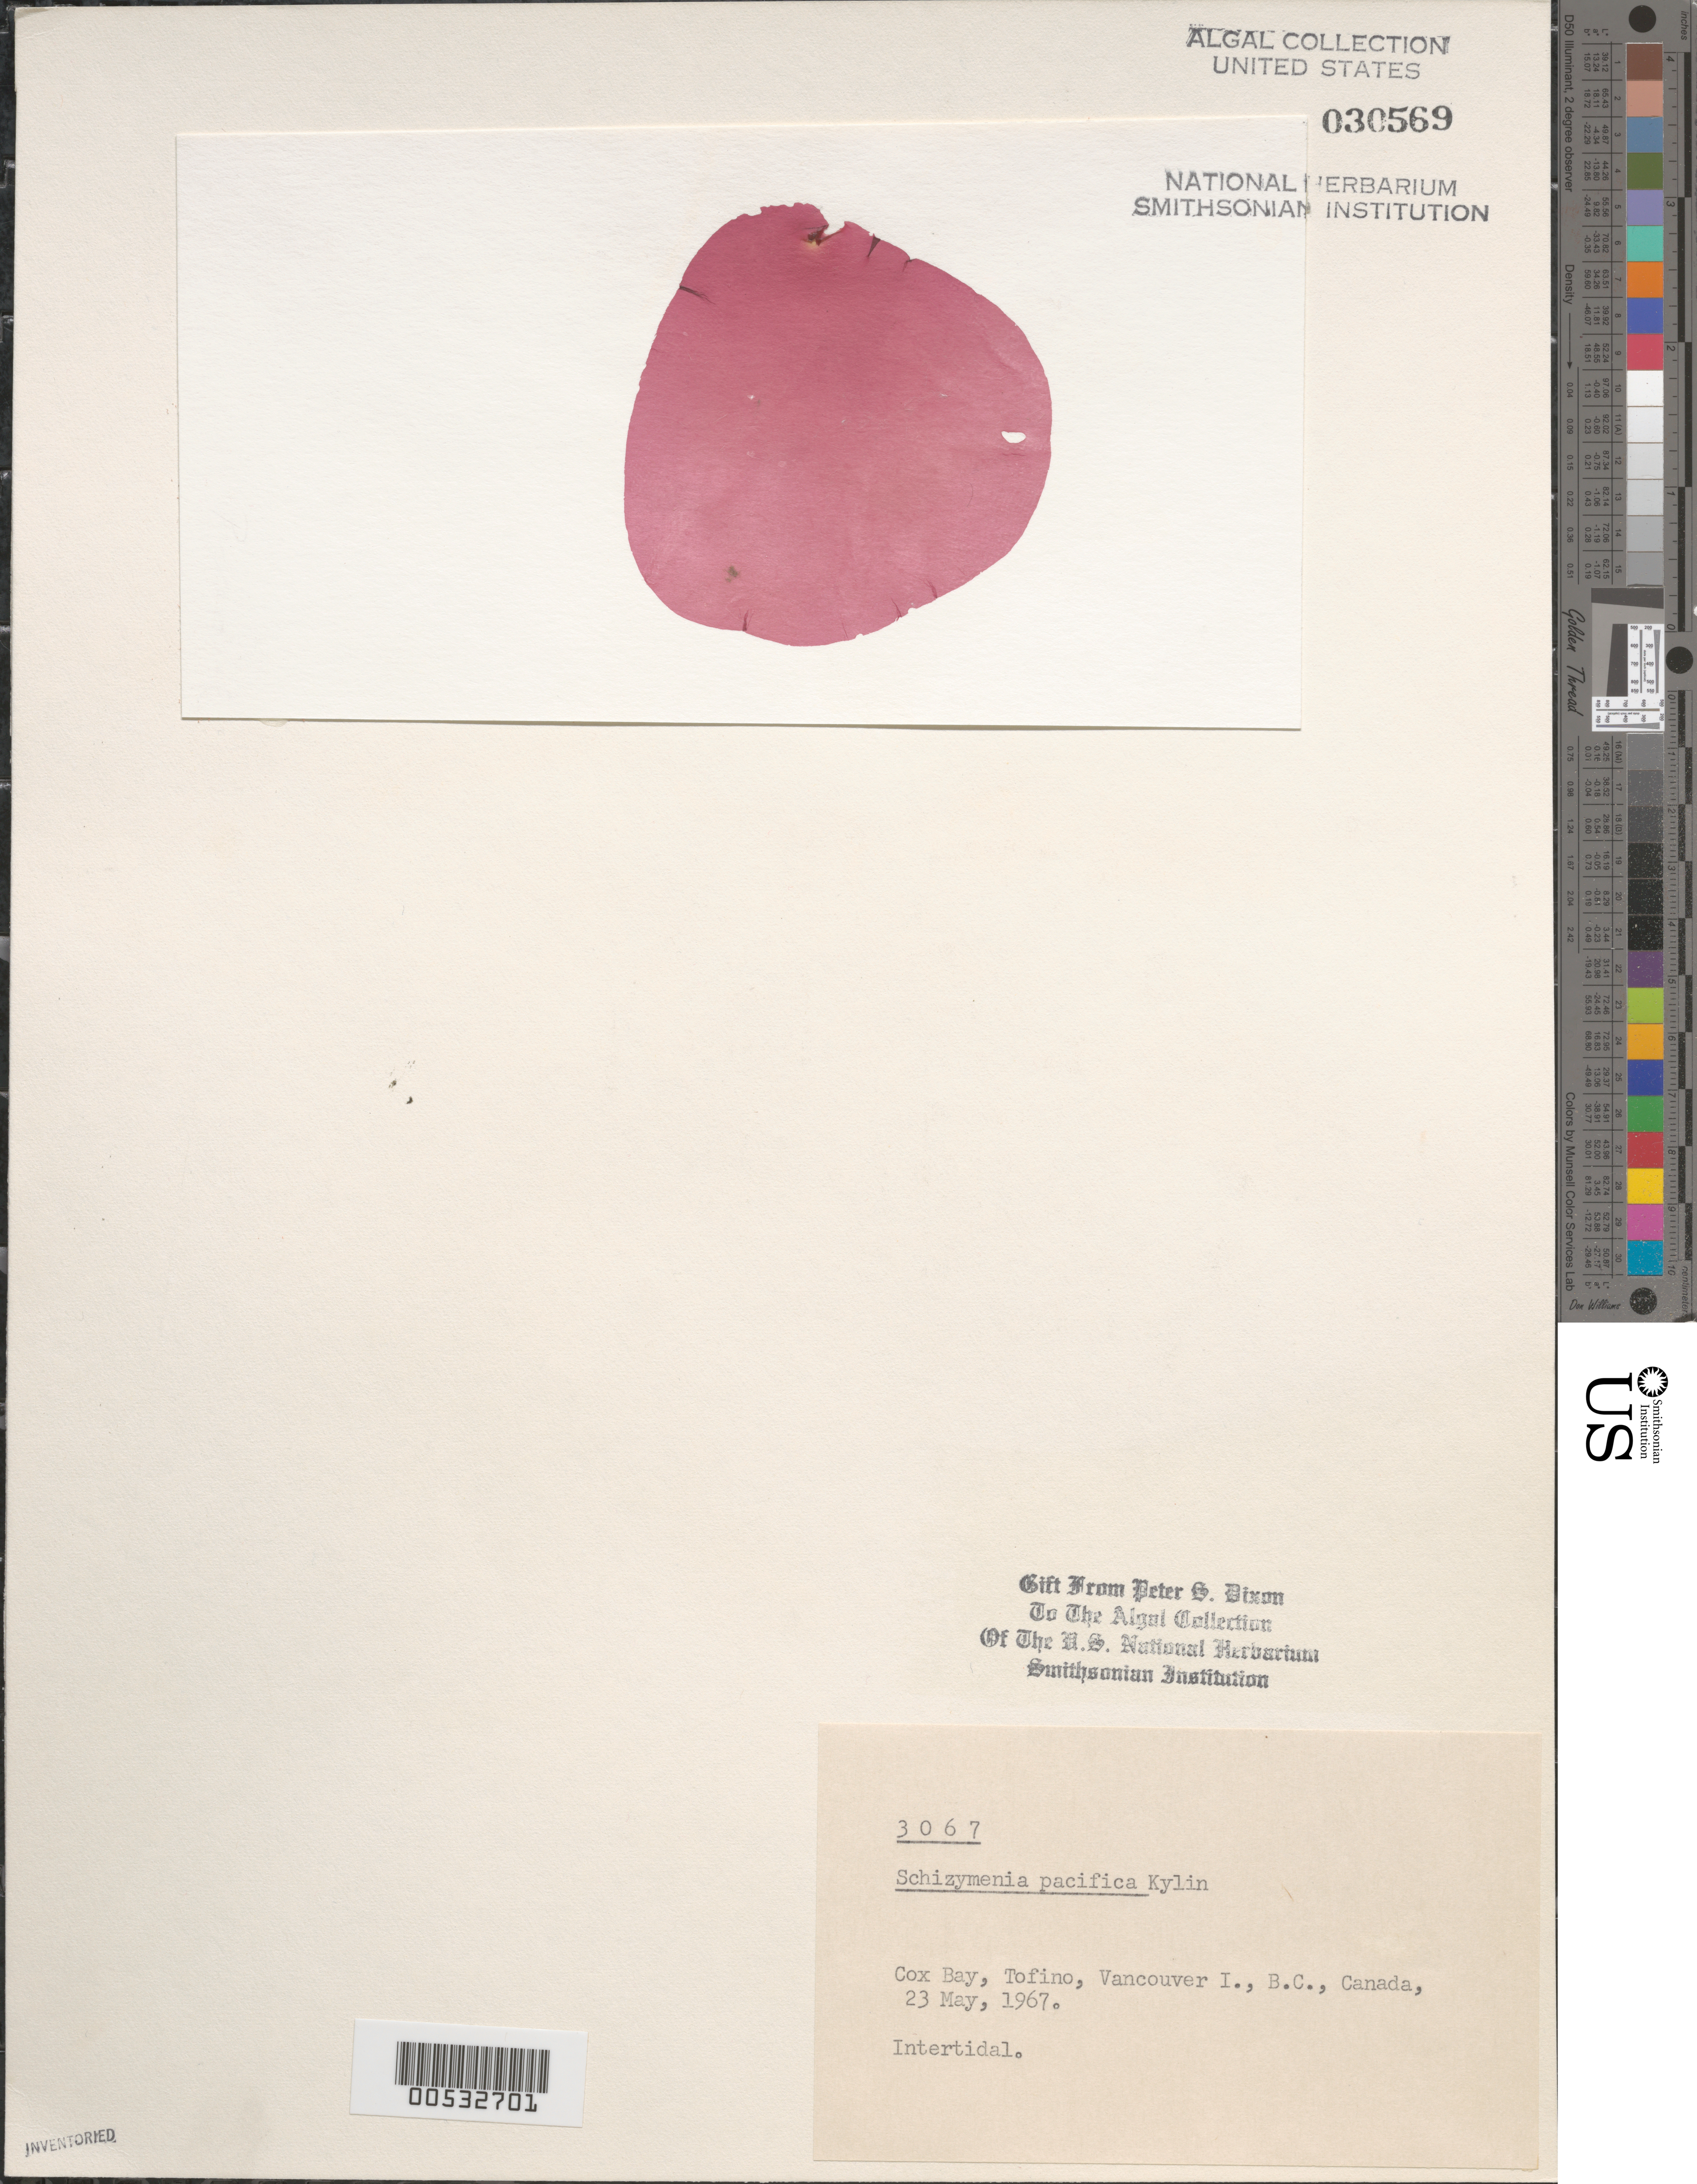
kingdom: Plantae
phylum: Rhodophyta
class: Florideophyceae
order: Nemastomatales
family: Schizymeniaceae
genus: Schizymenia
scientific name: Schizymenia pacifica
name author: (Kylin) Kylin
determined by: Dixon, P. S.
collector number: PSD 3067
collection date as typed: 23 May 1967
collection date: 1967-05-23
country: Canada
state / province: British Columbia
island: Vancouver Island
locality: Cox Bay, Tofino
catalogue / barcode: US 30569